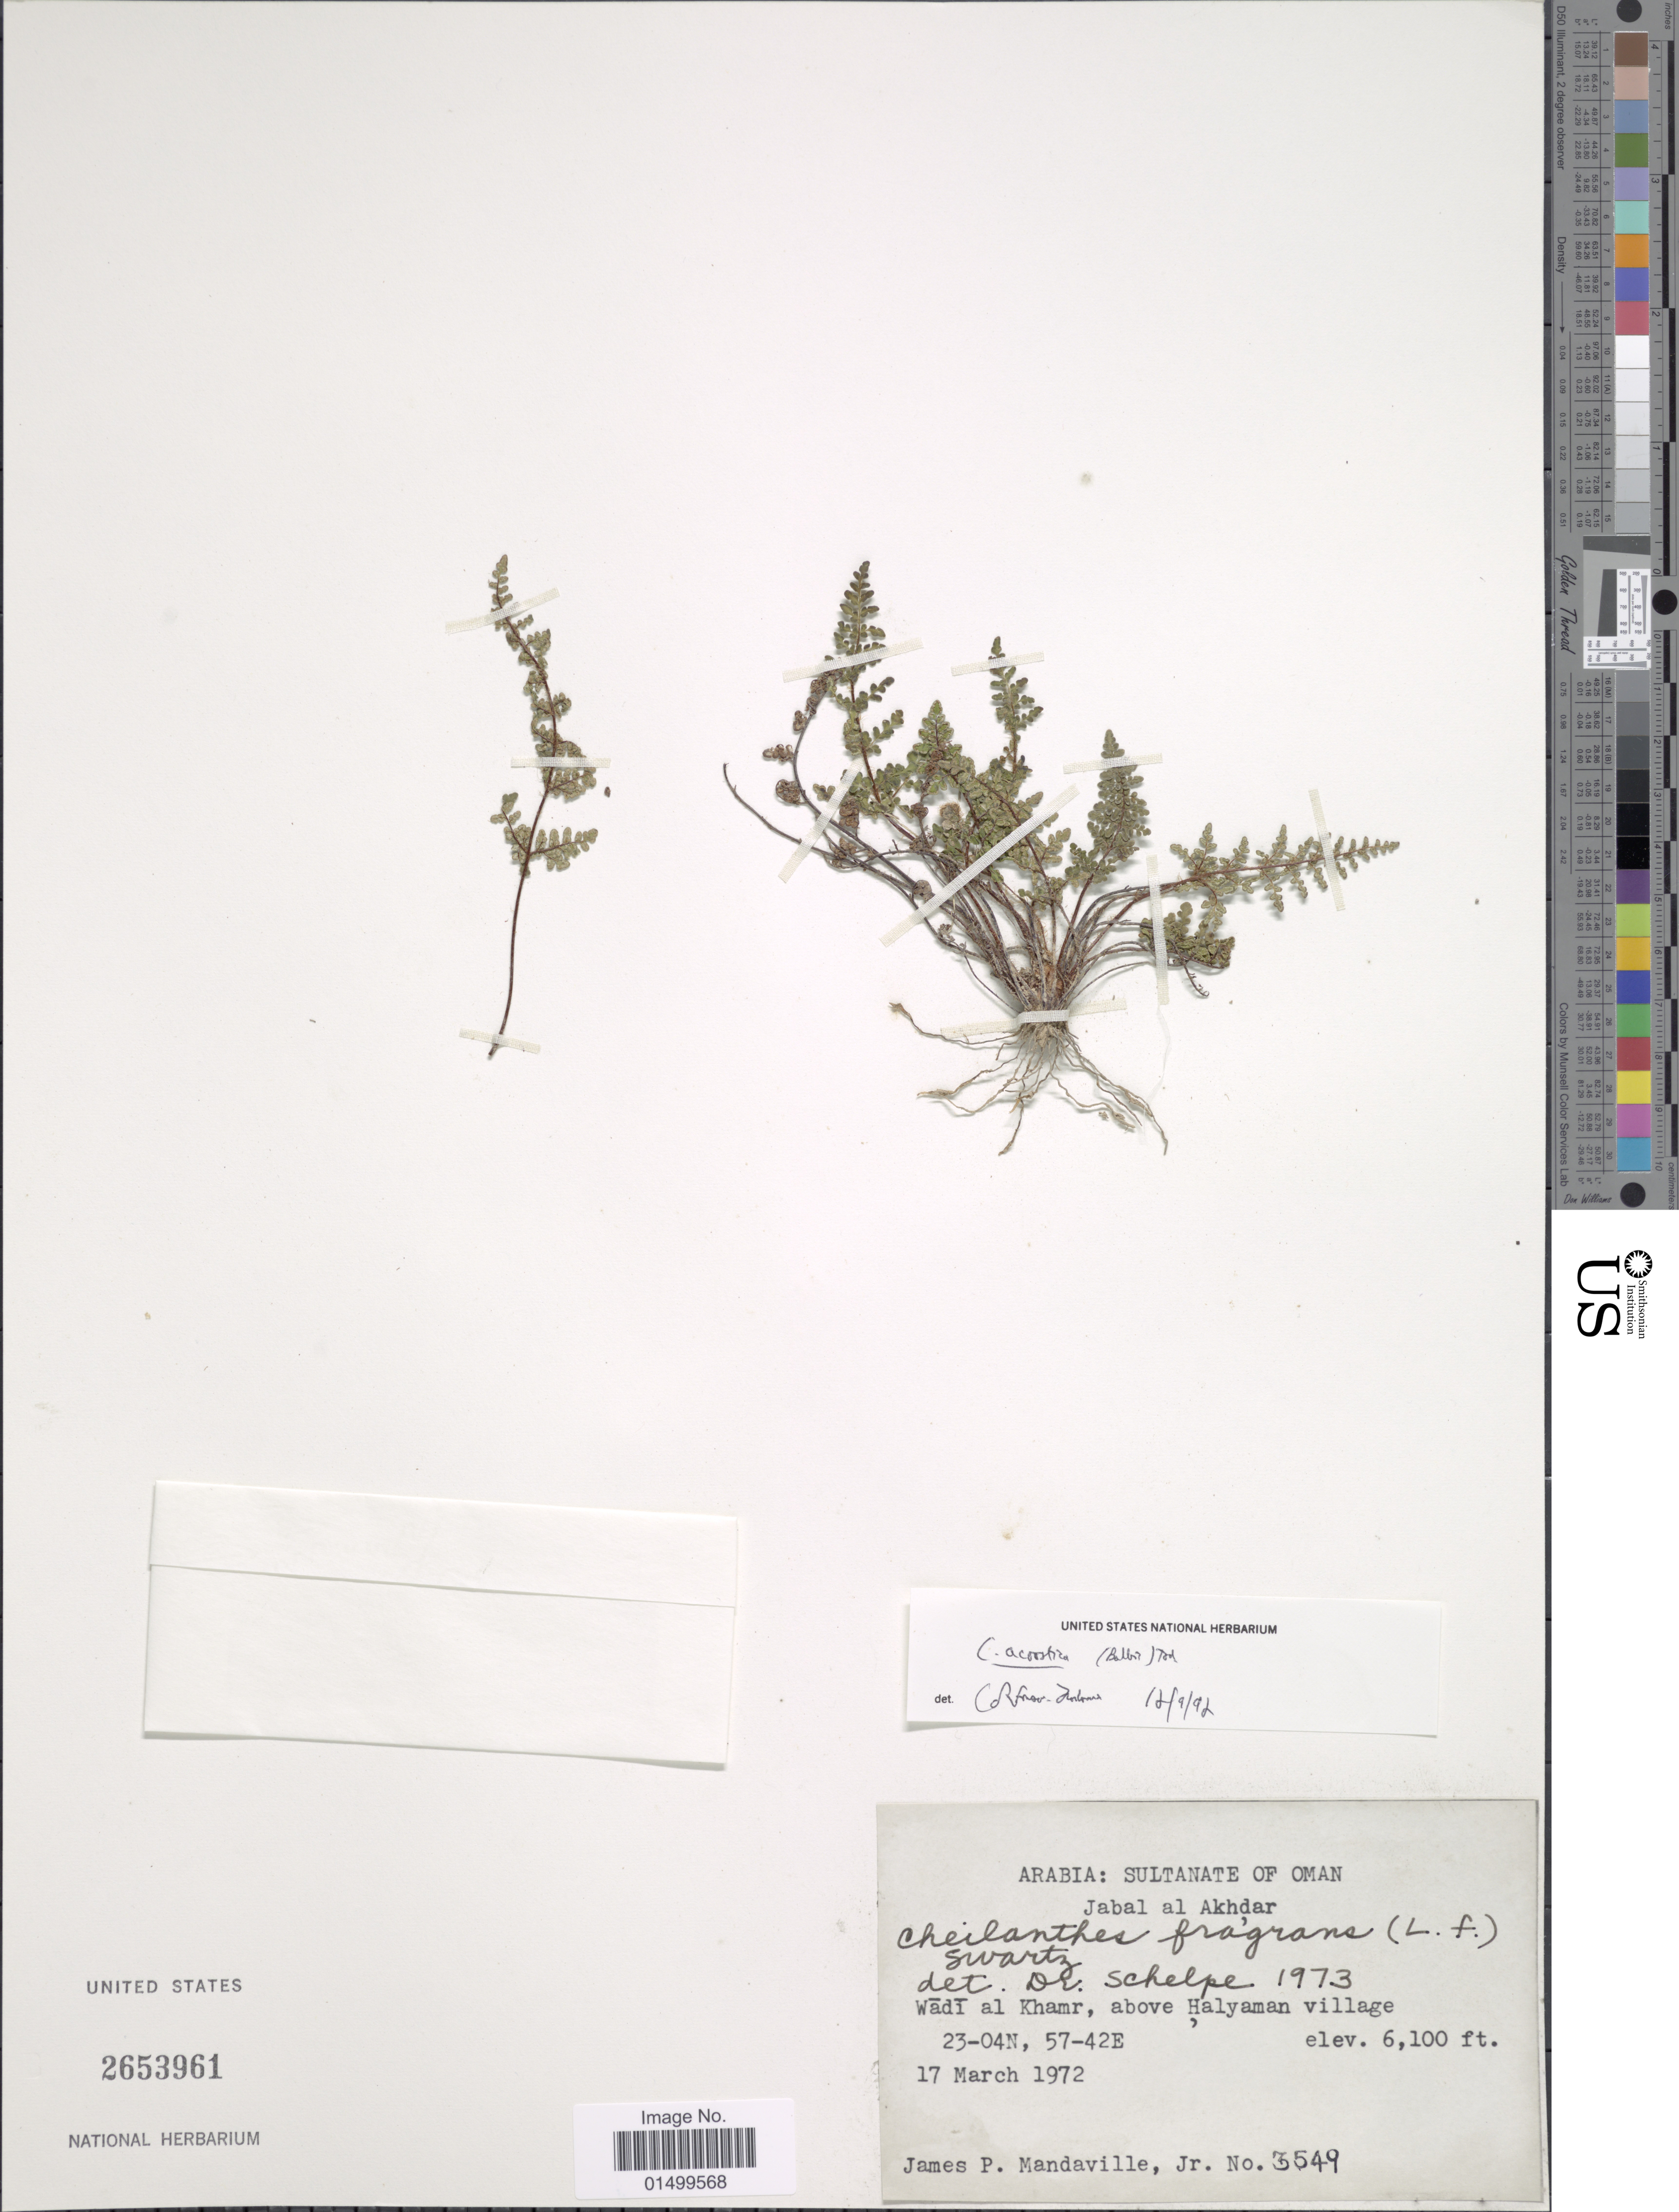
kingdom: Plantae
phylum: Tracheophyta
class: Polypodiopsida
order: Polypodiales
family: Pteridaceae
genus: Cheilanthes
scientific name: Cheilanthes pteridioides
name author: (Reichard) C. Chr.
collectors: J. Mandaville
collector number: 3549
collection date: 1972-03-17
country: Oman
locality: Arabia: Sultanate of Oman, Jabal al Akhdar. Wadi al Khamr, above Halyaman village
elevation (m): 1859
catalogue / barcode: US 2653961